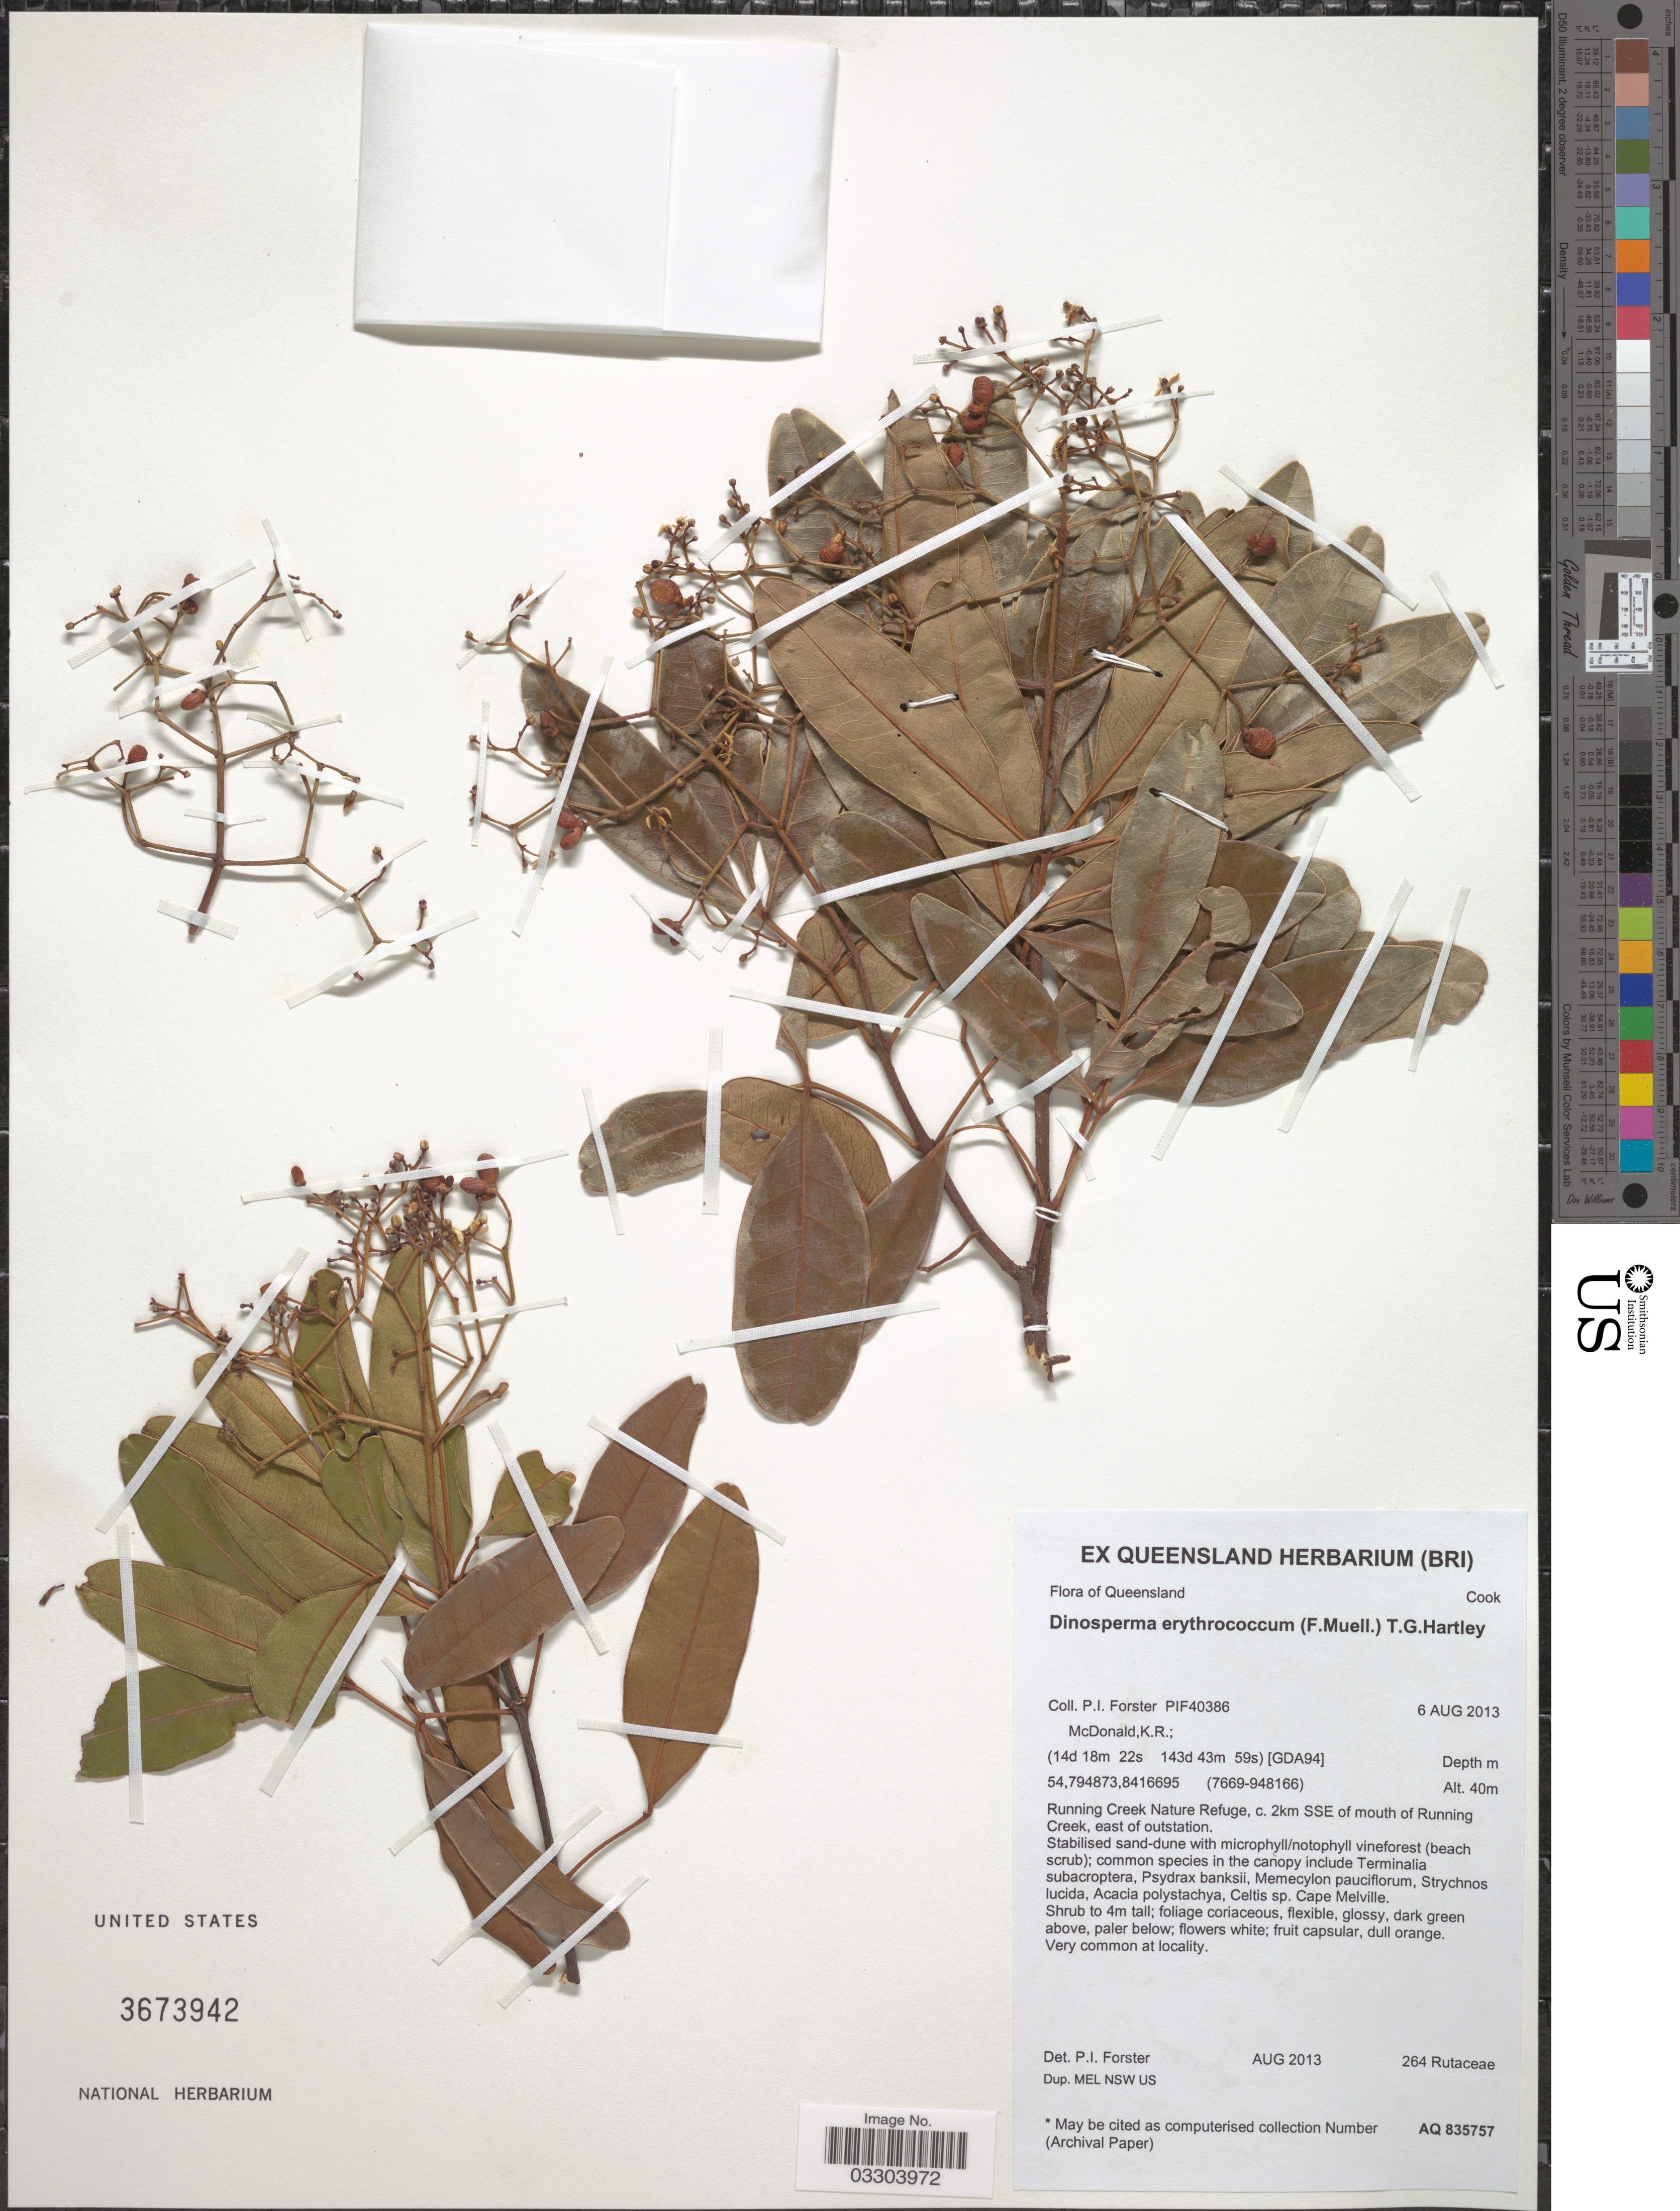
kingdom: Plantae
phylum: Tracheophyta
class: Magnoliopsida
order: Sapindales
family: Rutaceae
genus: Dinosperma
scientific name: Dinosperma erythrococca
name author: (F. Muell.) T.G. Hartley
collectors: P. Forster & K. McDonald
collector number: PIF40386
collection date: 2013-08-06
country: Australia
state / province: Queensland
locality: Cook. [GDA94]. Running Creek Nature Refuge, c. 2km SSE of mouth of Running Creek, east of outstation.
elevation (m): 40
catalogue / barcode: US 3673942